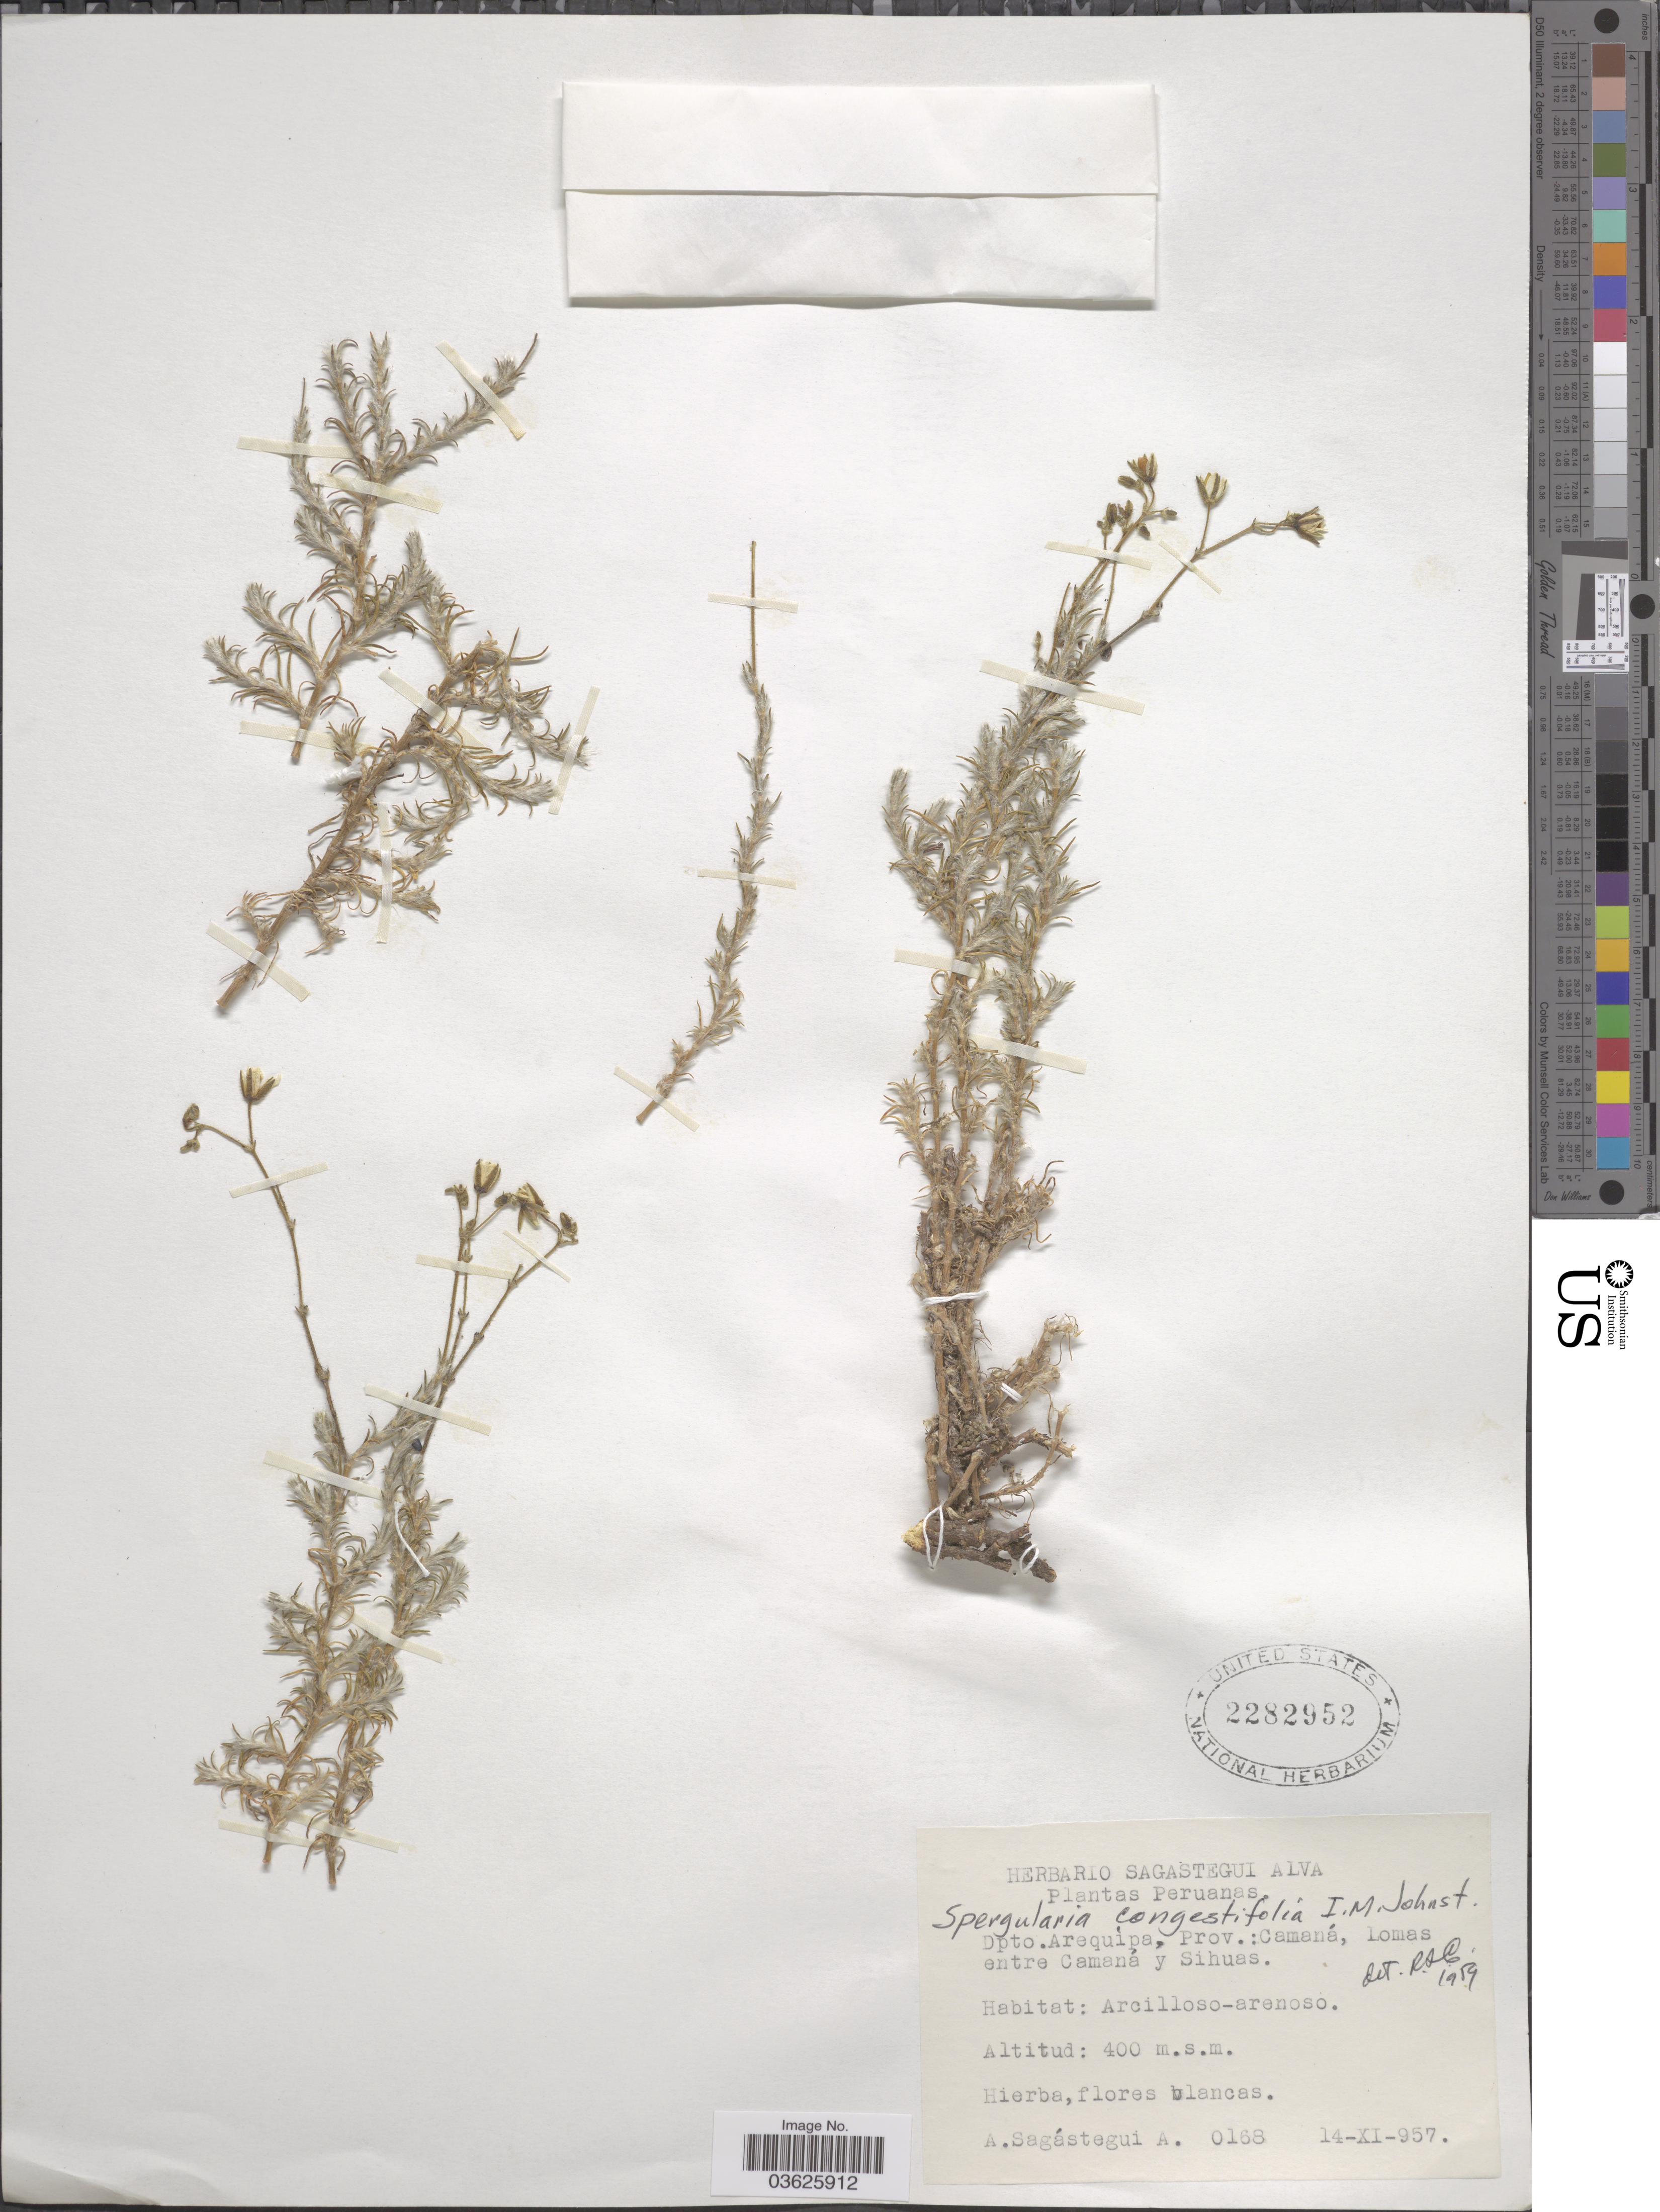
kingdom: Plantae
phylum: Tracheophyta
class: Magnoliopsida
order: Caryophyllales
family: Caryophyllaceae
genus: Spergularia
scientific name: Spergularia congestifolia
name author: I.M. Johnst.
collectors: A. Sagástegui A.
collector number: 0168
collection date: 1957-11-14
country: Peru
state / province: Arequipa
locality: Dpto. Arequipa. Prov.: Camaná, Lomas entre Camaná y Sihuas.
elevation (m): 400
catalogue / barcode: US 2282952